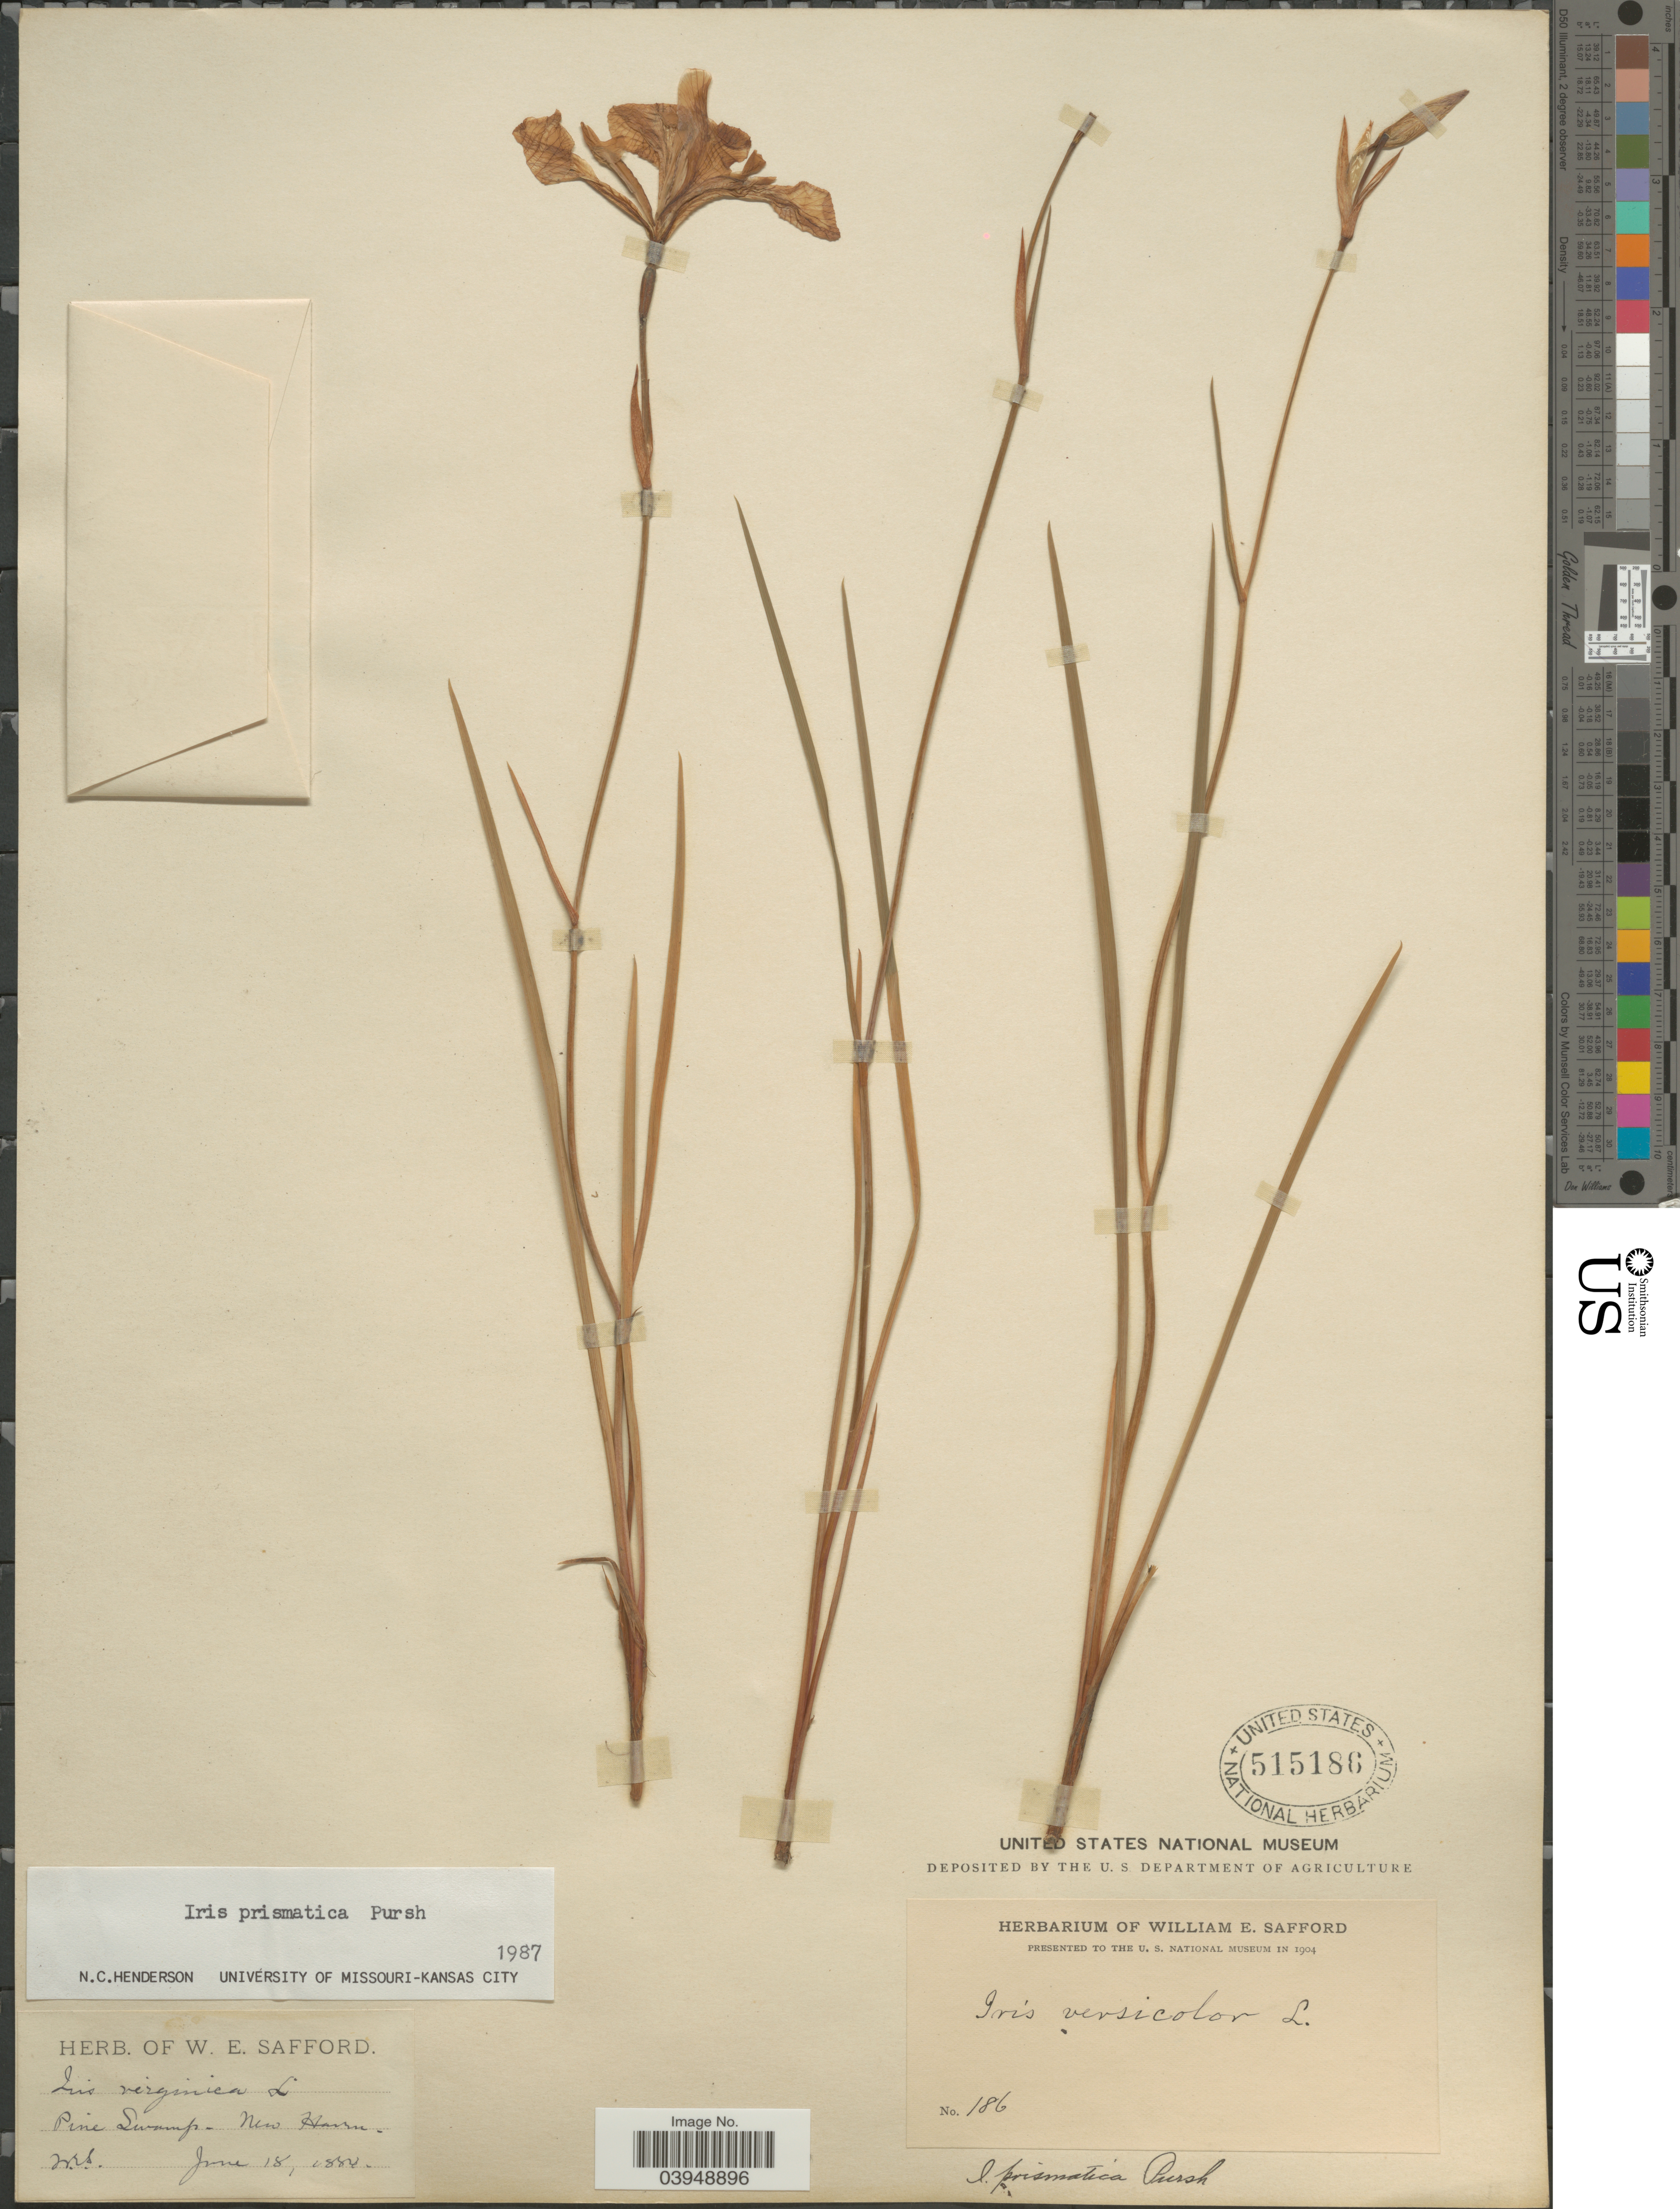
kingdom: Plantae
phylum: Tracheophyta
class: Liliopsida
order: Asparagales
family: Iridaceae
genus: Iris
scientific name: Iris prismatica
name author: Pursh ex Ker Gawl.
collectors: W. E. Safford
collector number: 186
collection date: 1884-06-18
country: United States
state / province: New Hampshire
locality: Pine Swamp. New Haven.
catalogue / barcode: US 515186